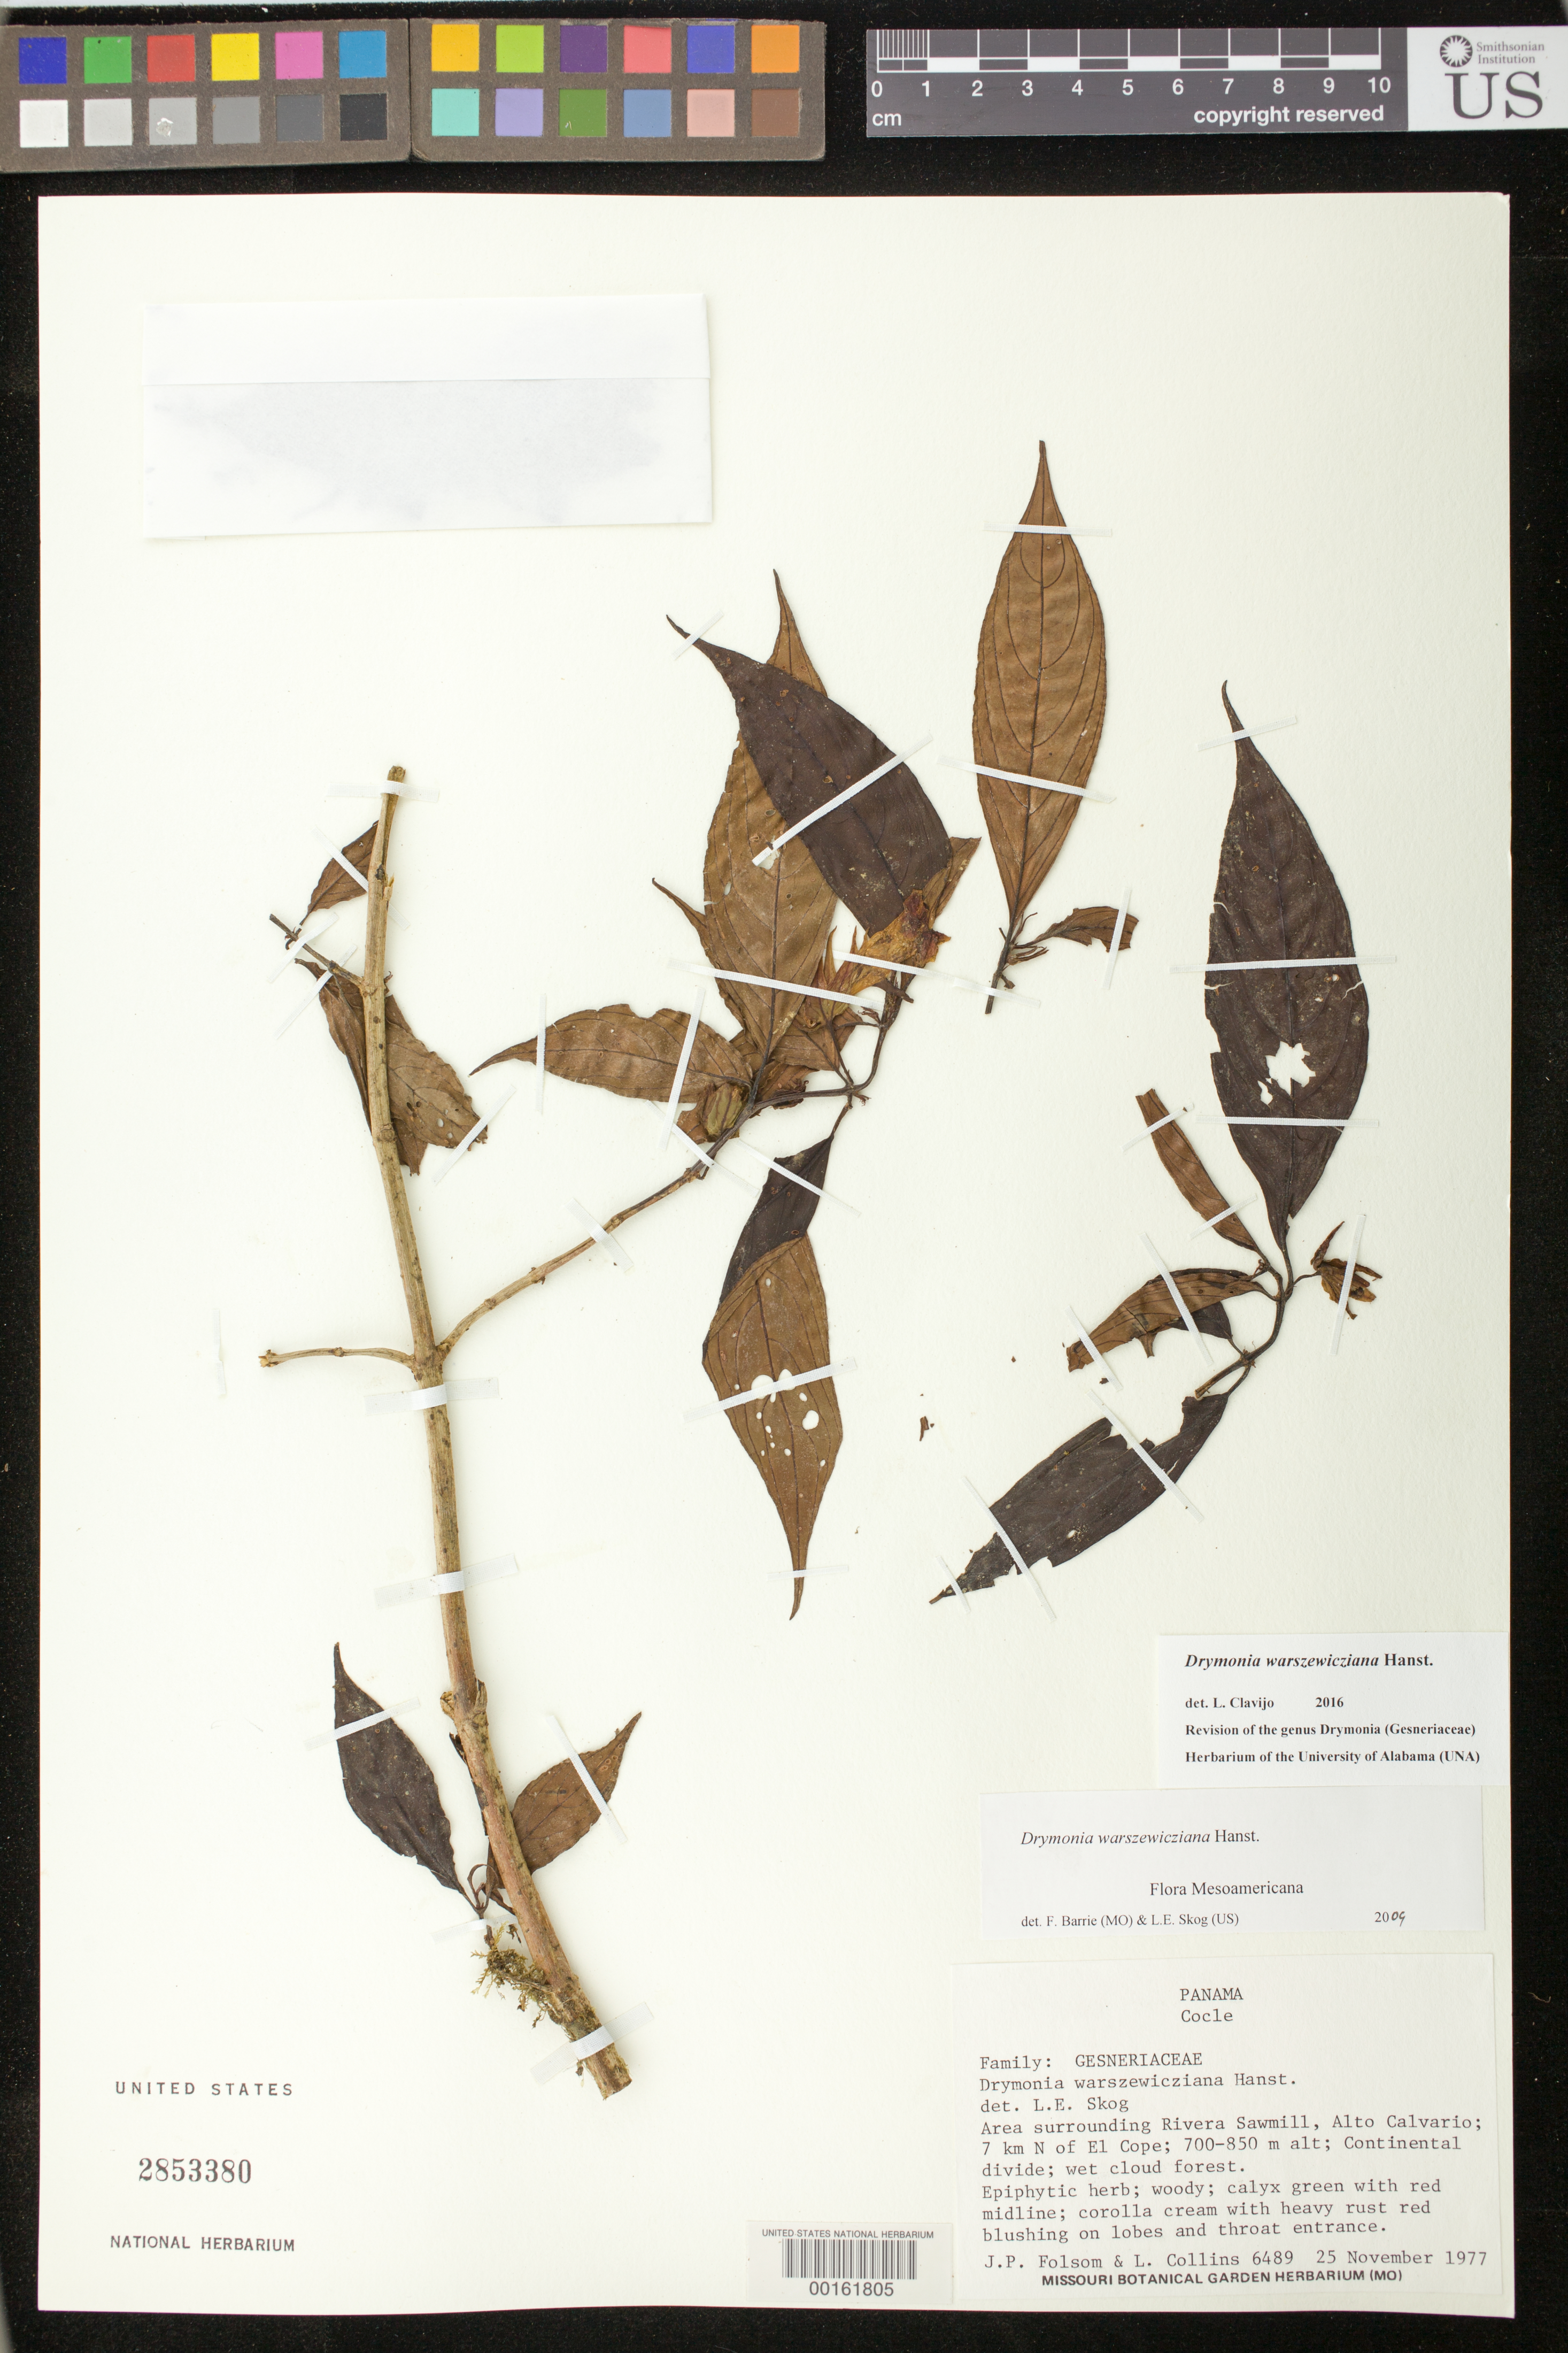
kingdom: Plantae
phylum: Tracheophyta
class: Magnoliopsida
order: Lamiales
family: Gesneriaceae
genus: Drymonia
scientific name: Drymonia warszewicziana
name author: Hanst.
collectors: J. P. Folsom & L. Collins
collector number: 6489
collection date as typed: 25 Nov 1977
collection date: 1977-11-25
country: Panama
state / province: Coclé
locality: Area surrounding Rivera Sawmill, Alto Calvario, 7 km N of El Cope, continental divide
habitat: Wet cloud forest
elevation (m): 700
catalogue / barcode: US 2853380